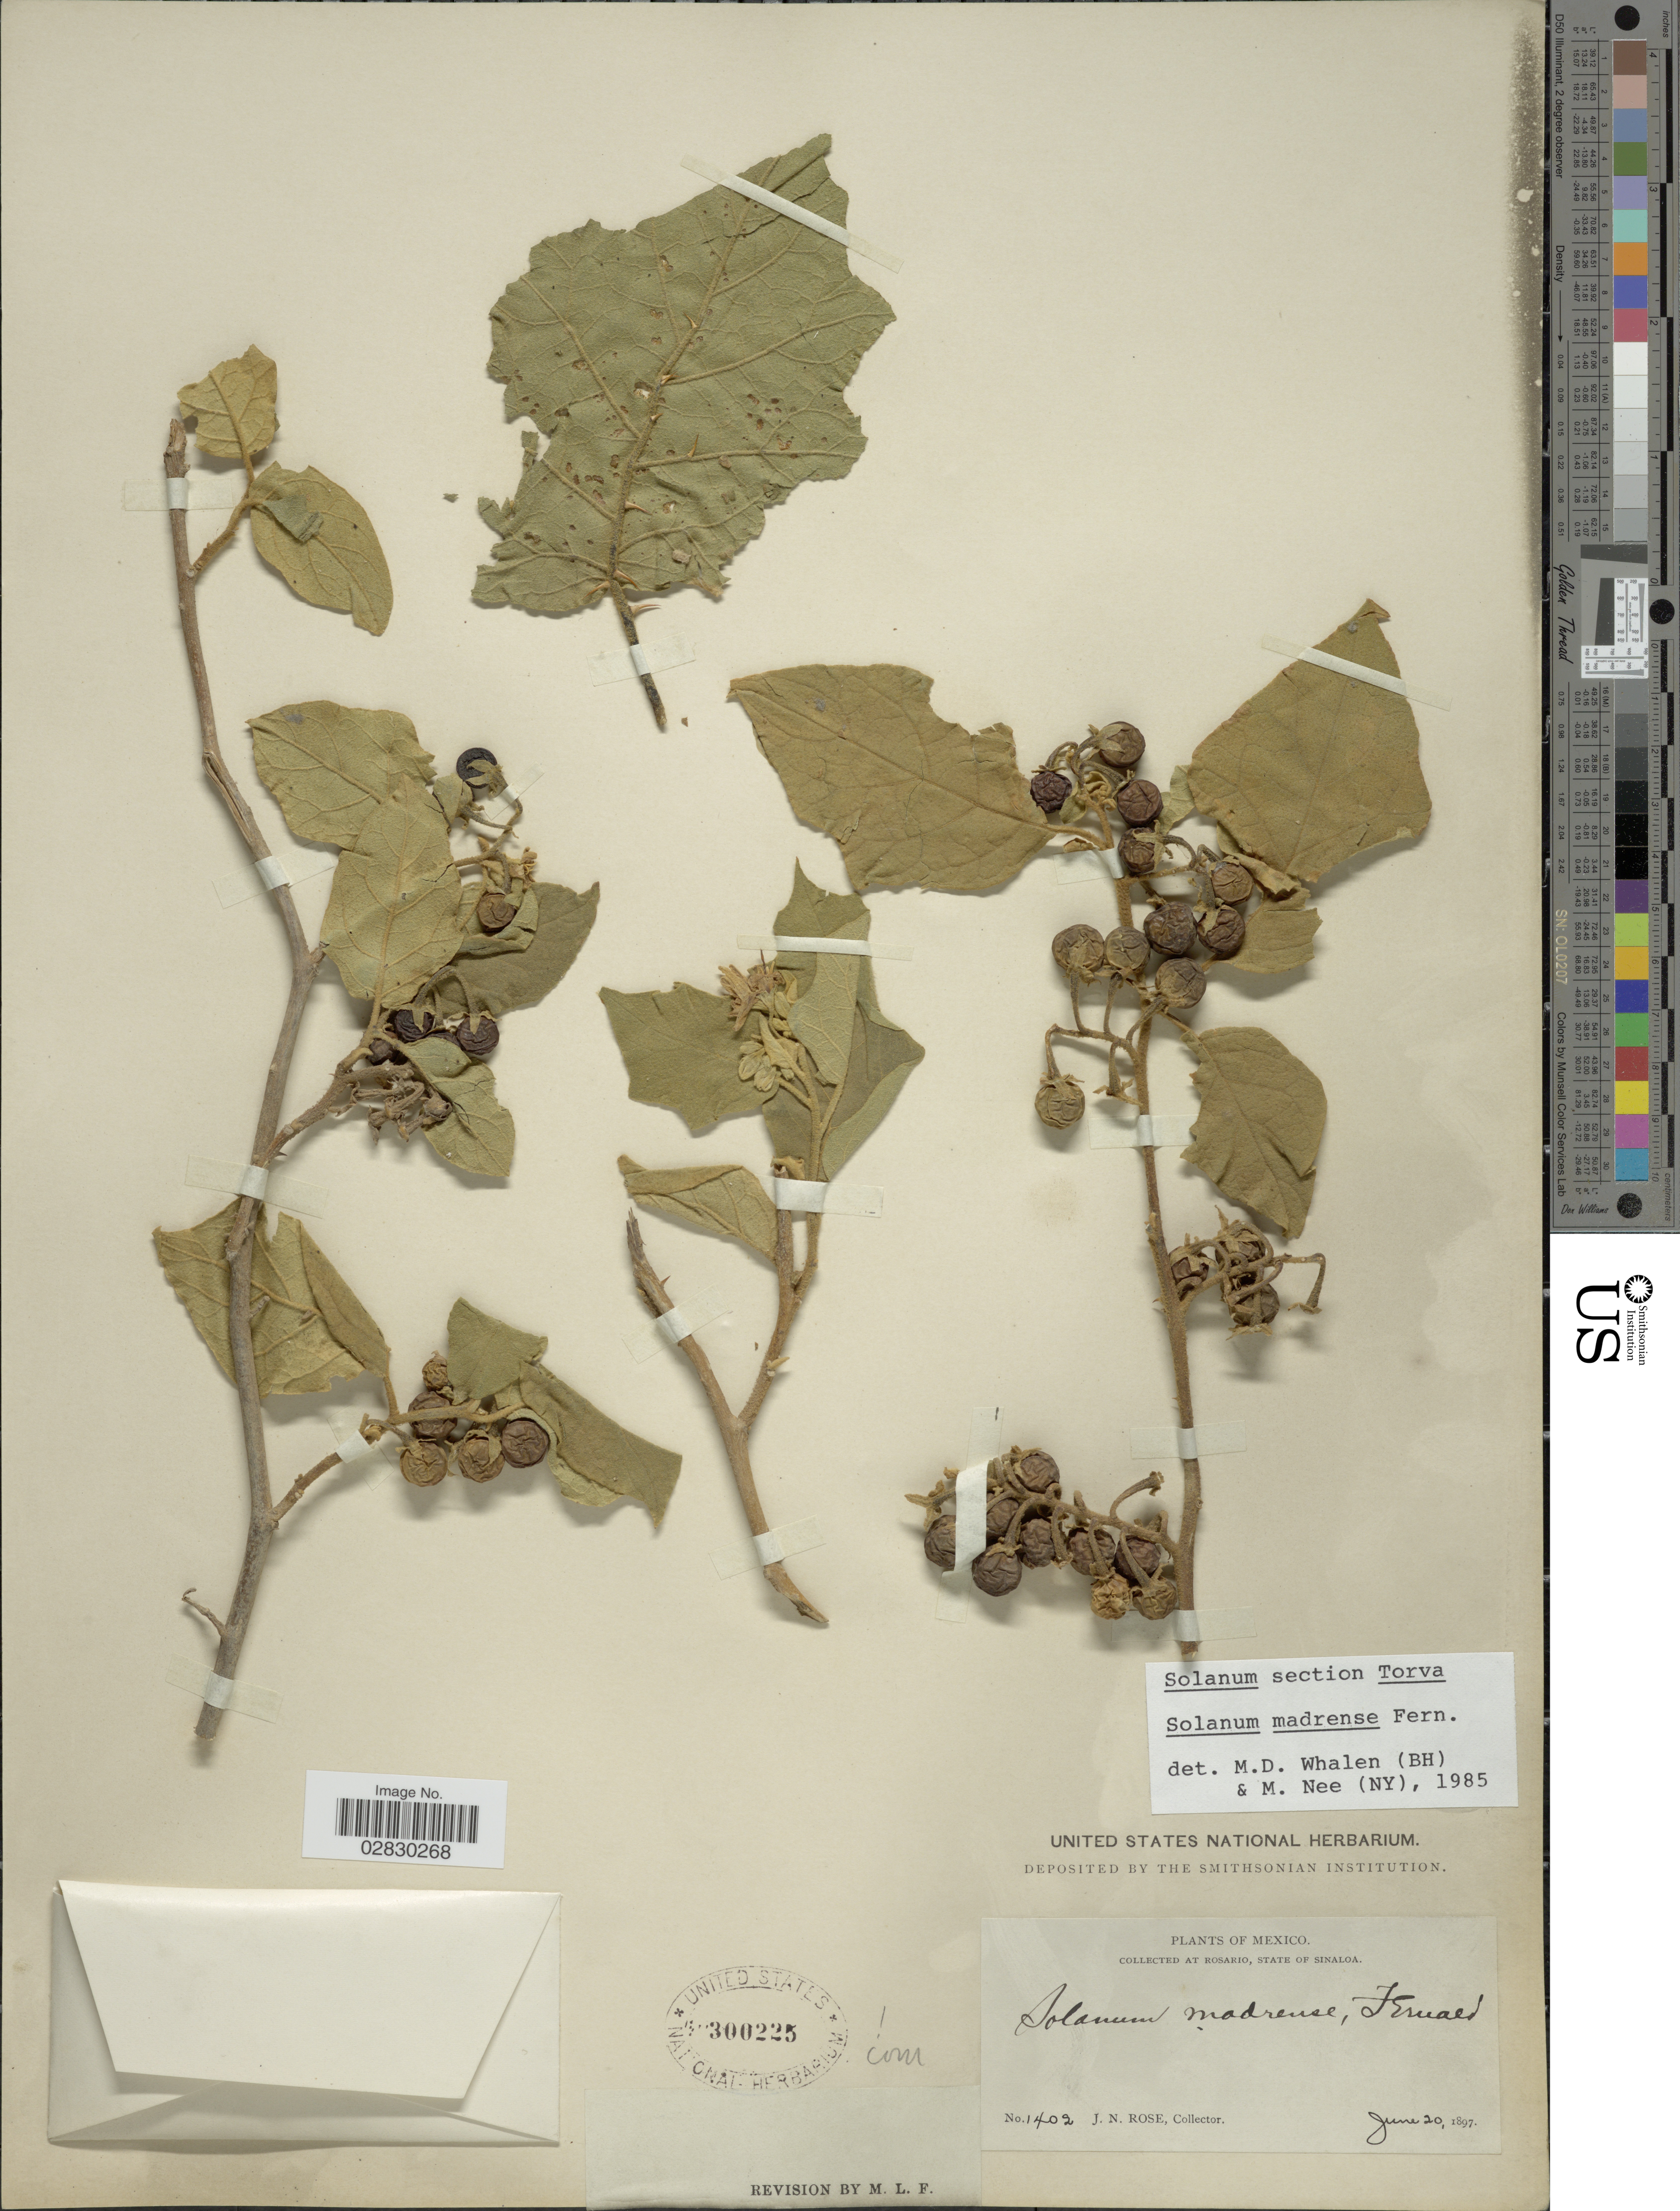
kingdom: Plantae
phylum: Tracheophyta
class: Magnoliopsida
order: Solanales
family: Solanaceae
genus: Solanum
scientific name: Solanum madrense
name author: Fernald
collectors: J. N. Rose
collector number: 1402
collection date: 1897-06-20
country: Mexico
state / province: Sinaloa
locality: At Rosario.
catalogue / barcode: US 300225